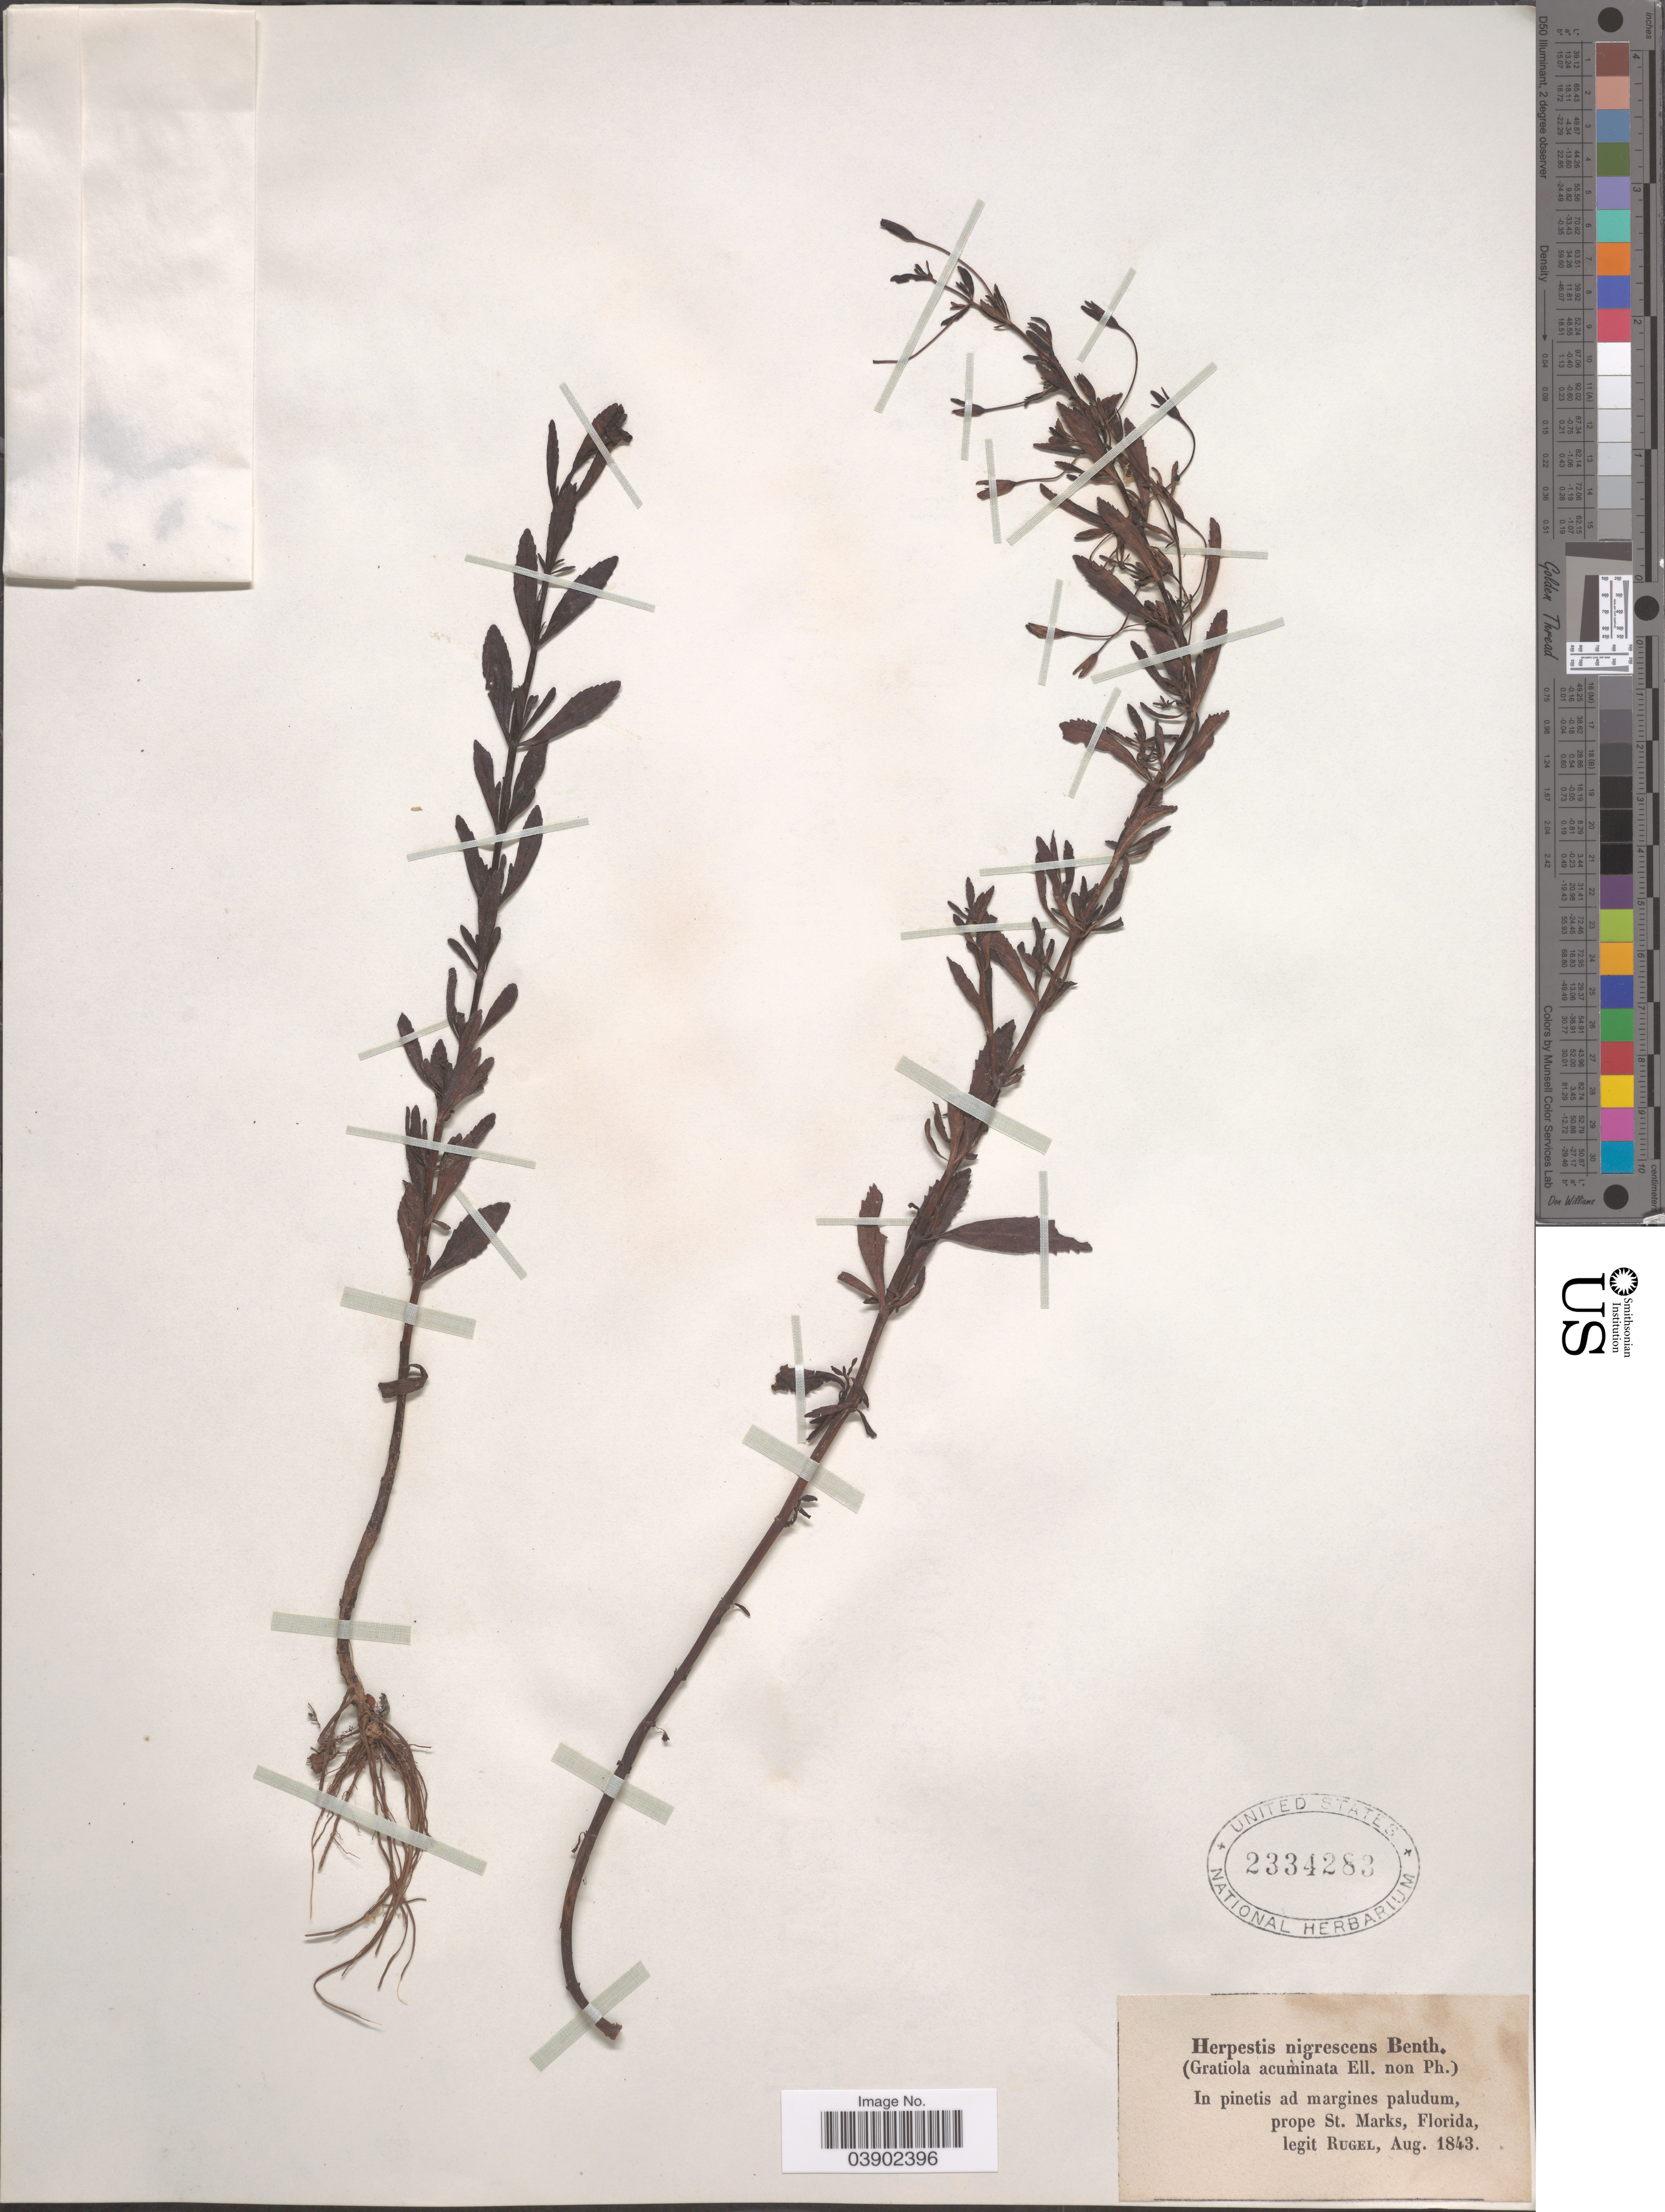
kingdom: Plantae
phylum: Tracheophyta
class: Magnoliopsida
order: Lamiales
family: Plantaginaceae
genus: Mecardonia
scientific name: Mecardonia vandellioides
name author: (Kunth) Pennell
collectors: Rugel, --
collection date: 1843-08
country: United States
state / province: Florida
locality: In pinetis ad margines paludum, prope St. Marks.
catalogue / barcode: US 2334283